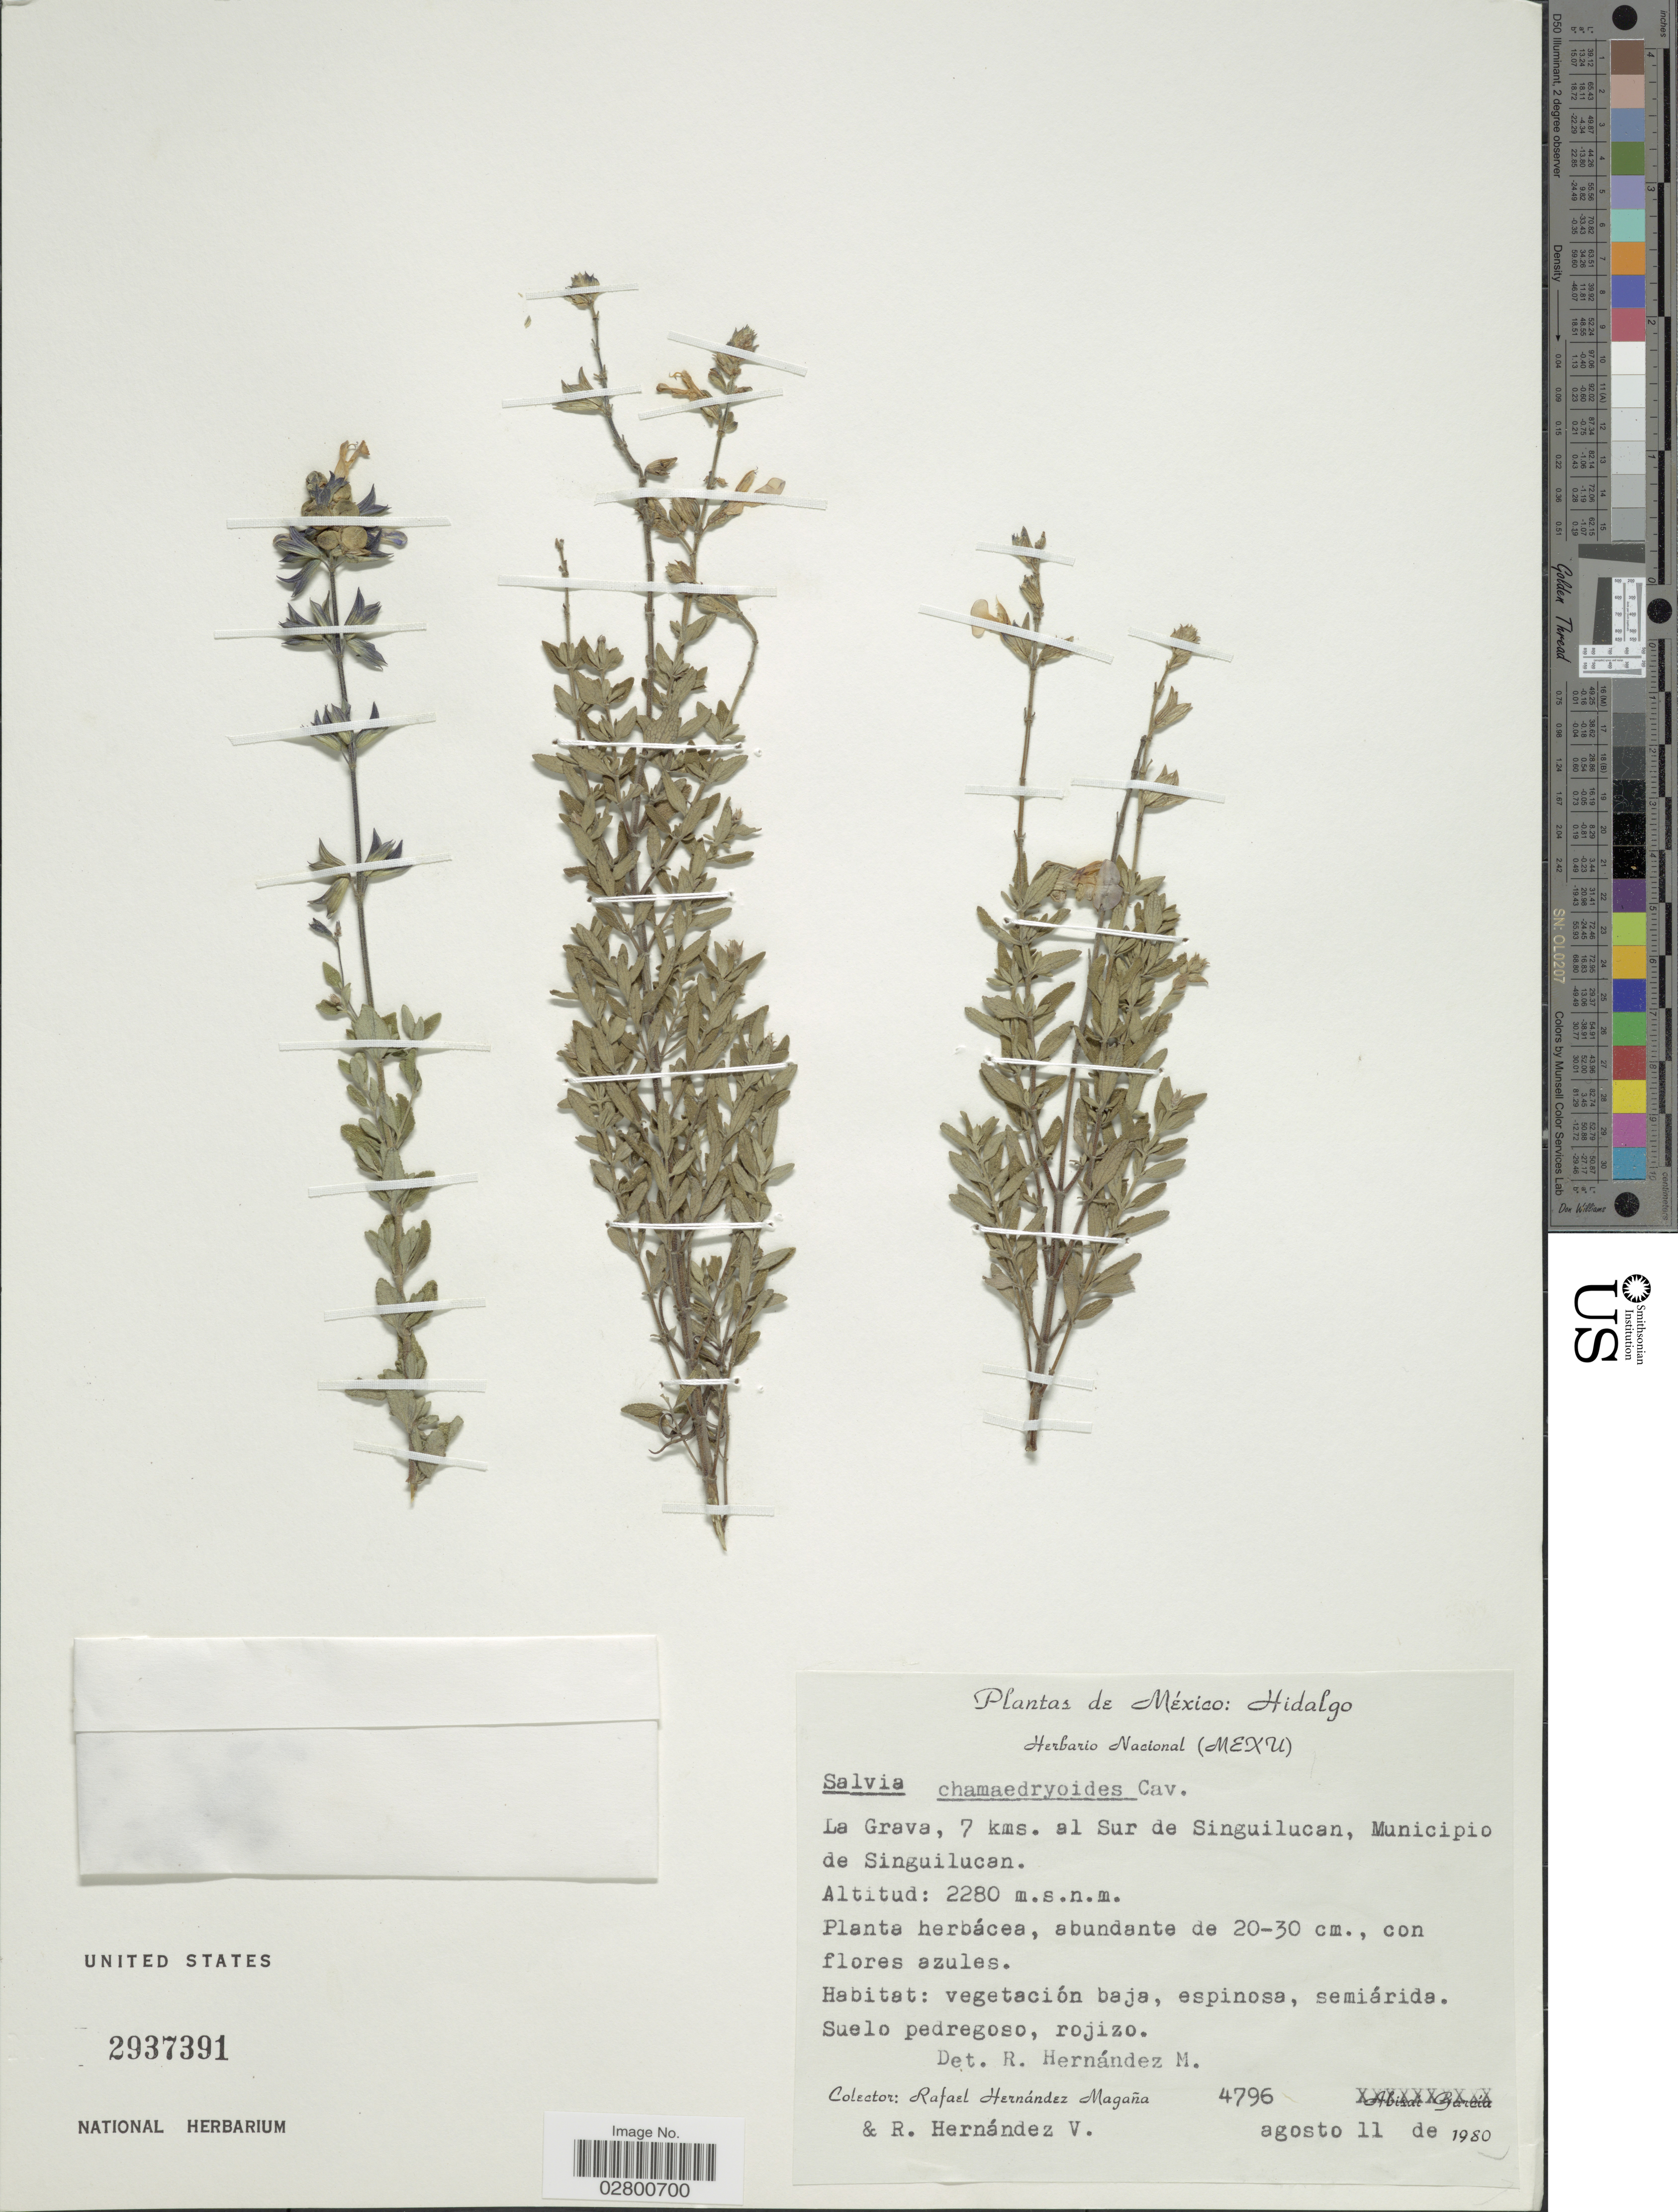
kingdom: Plantae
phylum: Tracheophyta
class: Magnoliopsida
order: Lamiales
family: Lamiaceae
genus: Salvia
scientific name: Salvia chamaedryoides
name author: Cav.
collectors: R. Hernández-M. & R. Hernandez V.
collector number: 4796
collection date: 1980-08-11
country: Mexico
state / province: Hidalgo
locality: La Grava, 7 kms. al Sur de Singuilucan, Municipio de Singuilucan.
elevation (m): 2280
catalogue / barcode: US 2937391